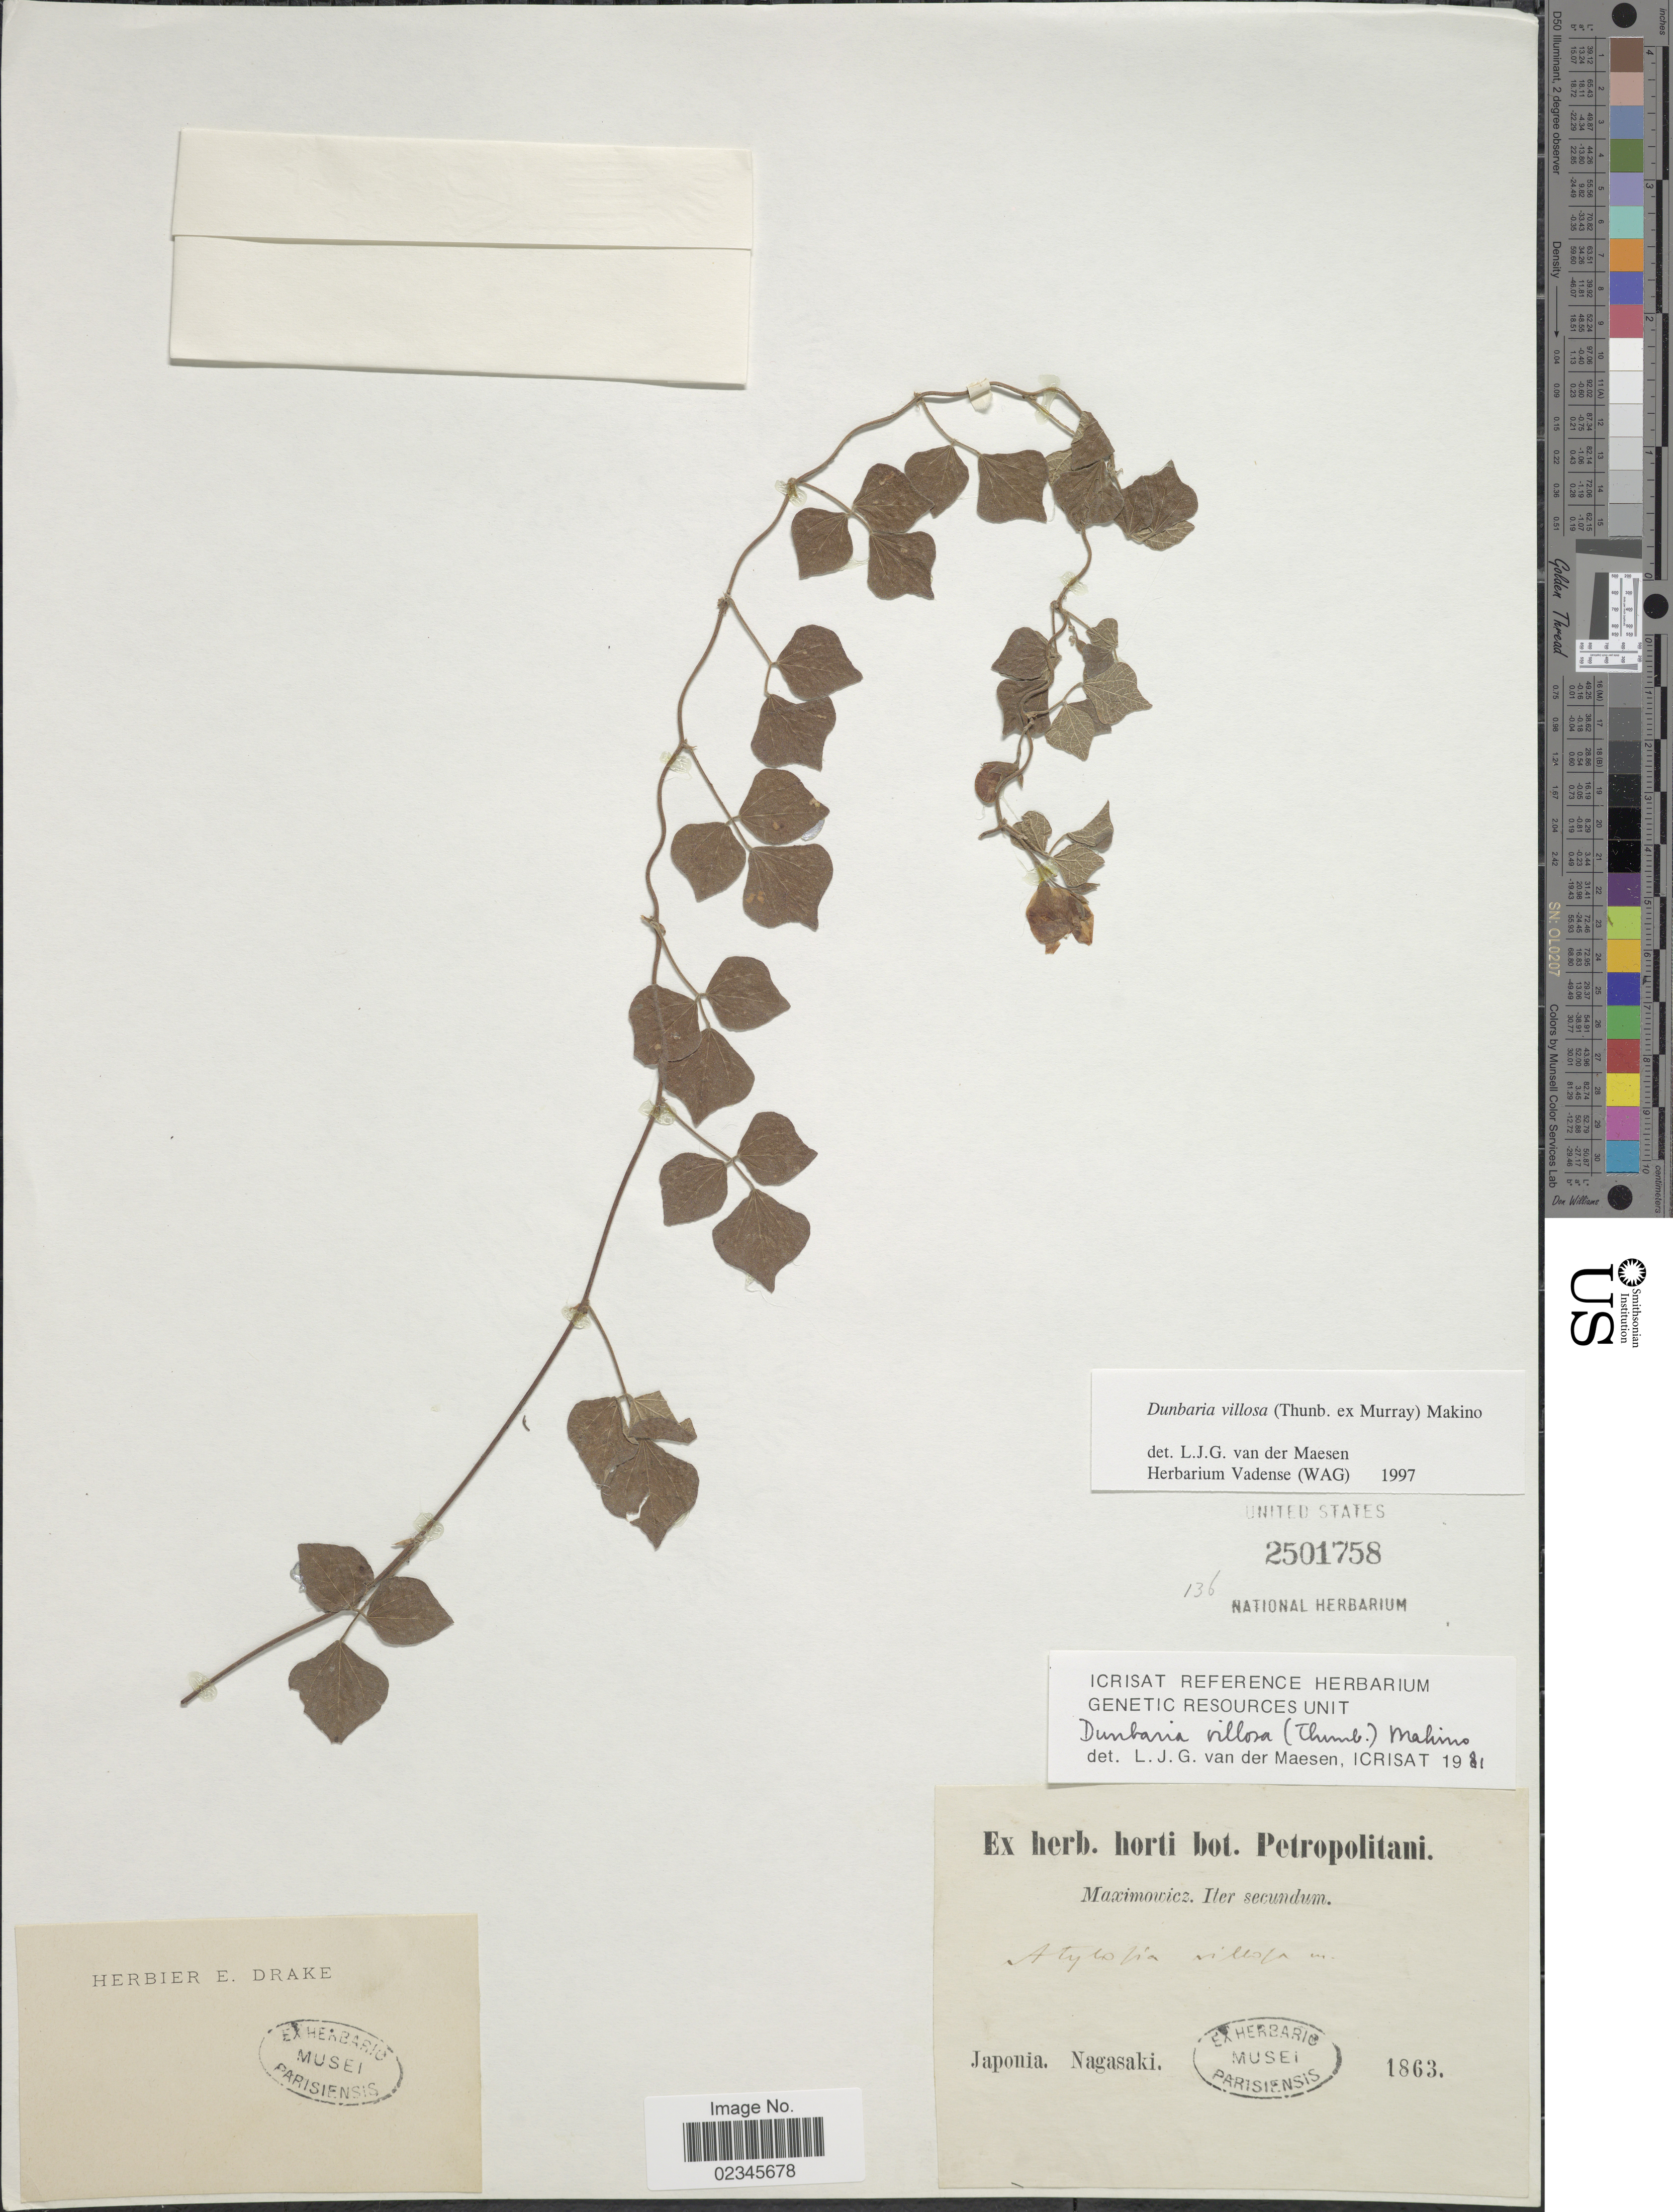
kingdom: Plantae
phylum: Tracheophyta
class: Magnoliopsida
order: Fabales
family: Fabaceae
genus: Dunbaria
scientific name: Dunbaria villosa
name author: (Thunb.) Makino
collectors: Maximowicz, --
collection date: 1863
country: Japan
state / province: Nagasaki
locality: Japonia, Iter secundum.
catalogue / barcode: US 2501758